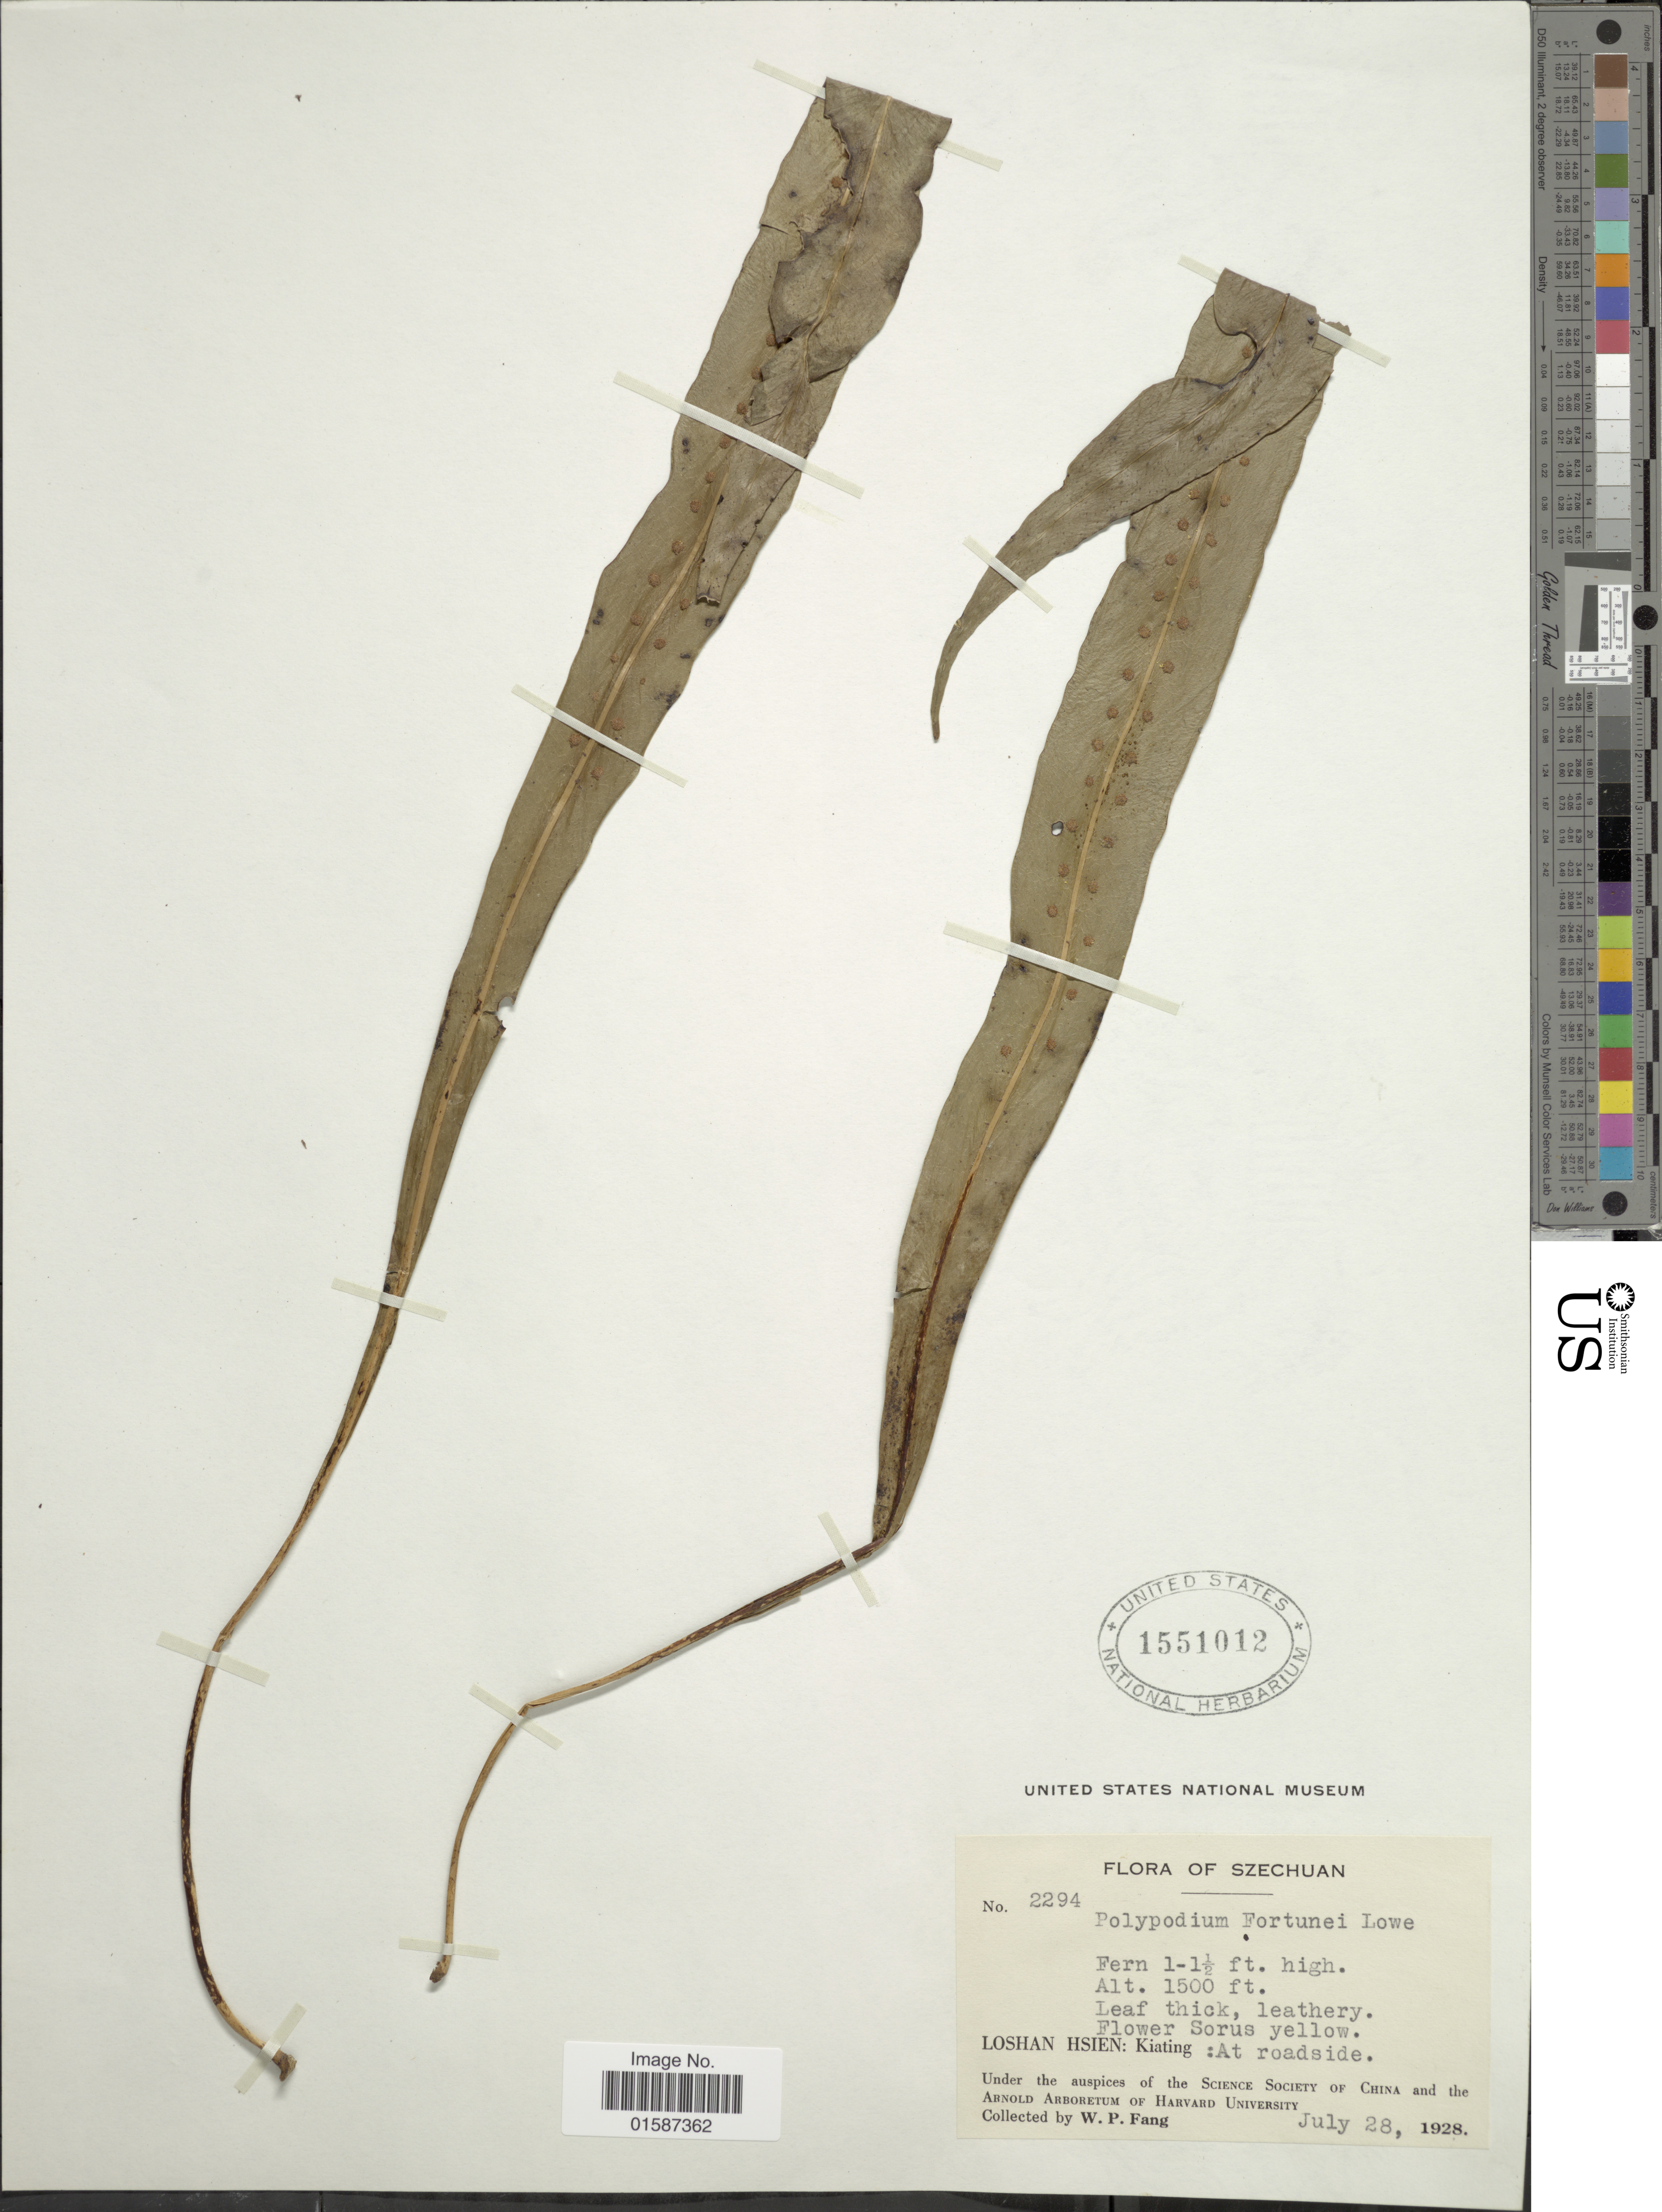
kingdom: Plantae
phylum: Tracheophyta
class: Polypodiopsida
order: Polypodiales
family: Polypodiaceae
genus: Neolepisorus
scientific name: Neolepisorus fortunei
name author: (T. Moore) Li S. Wang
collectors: W. P. Fang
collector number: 2294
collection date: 1928-07-28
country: China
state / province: Sichuan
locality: Szechuan, Loshan Hsien: Kiating: at roadside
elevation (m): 457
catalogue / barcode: US 1551012